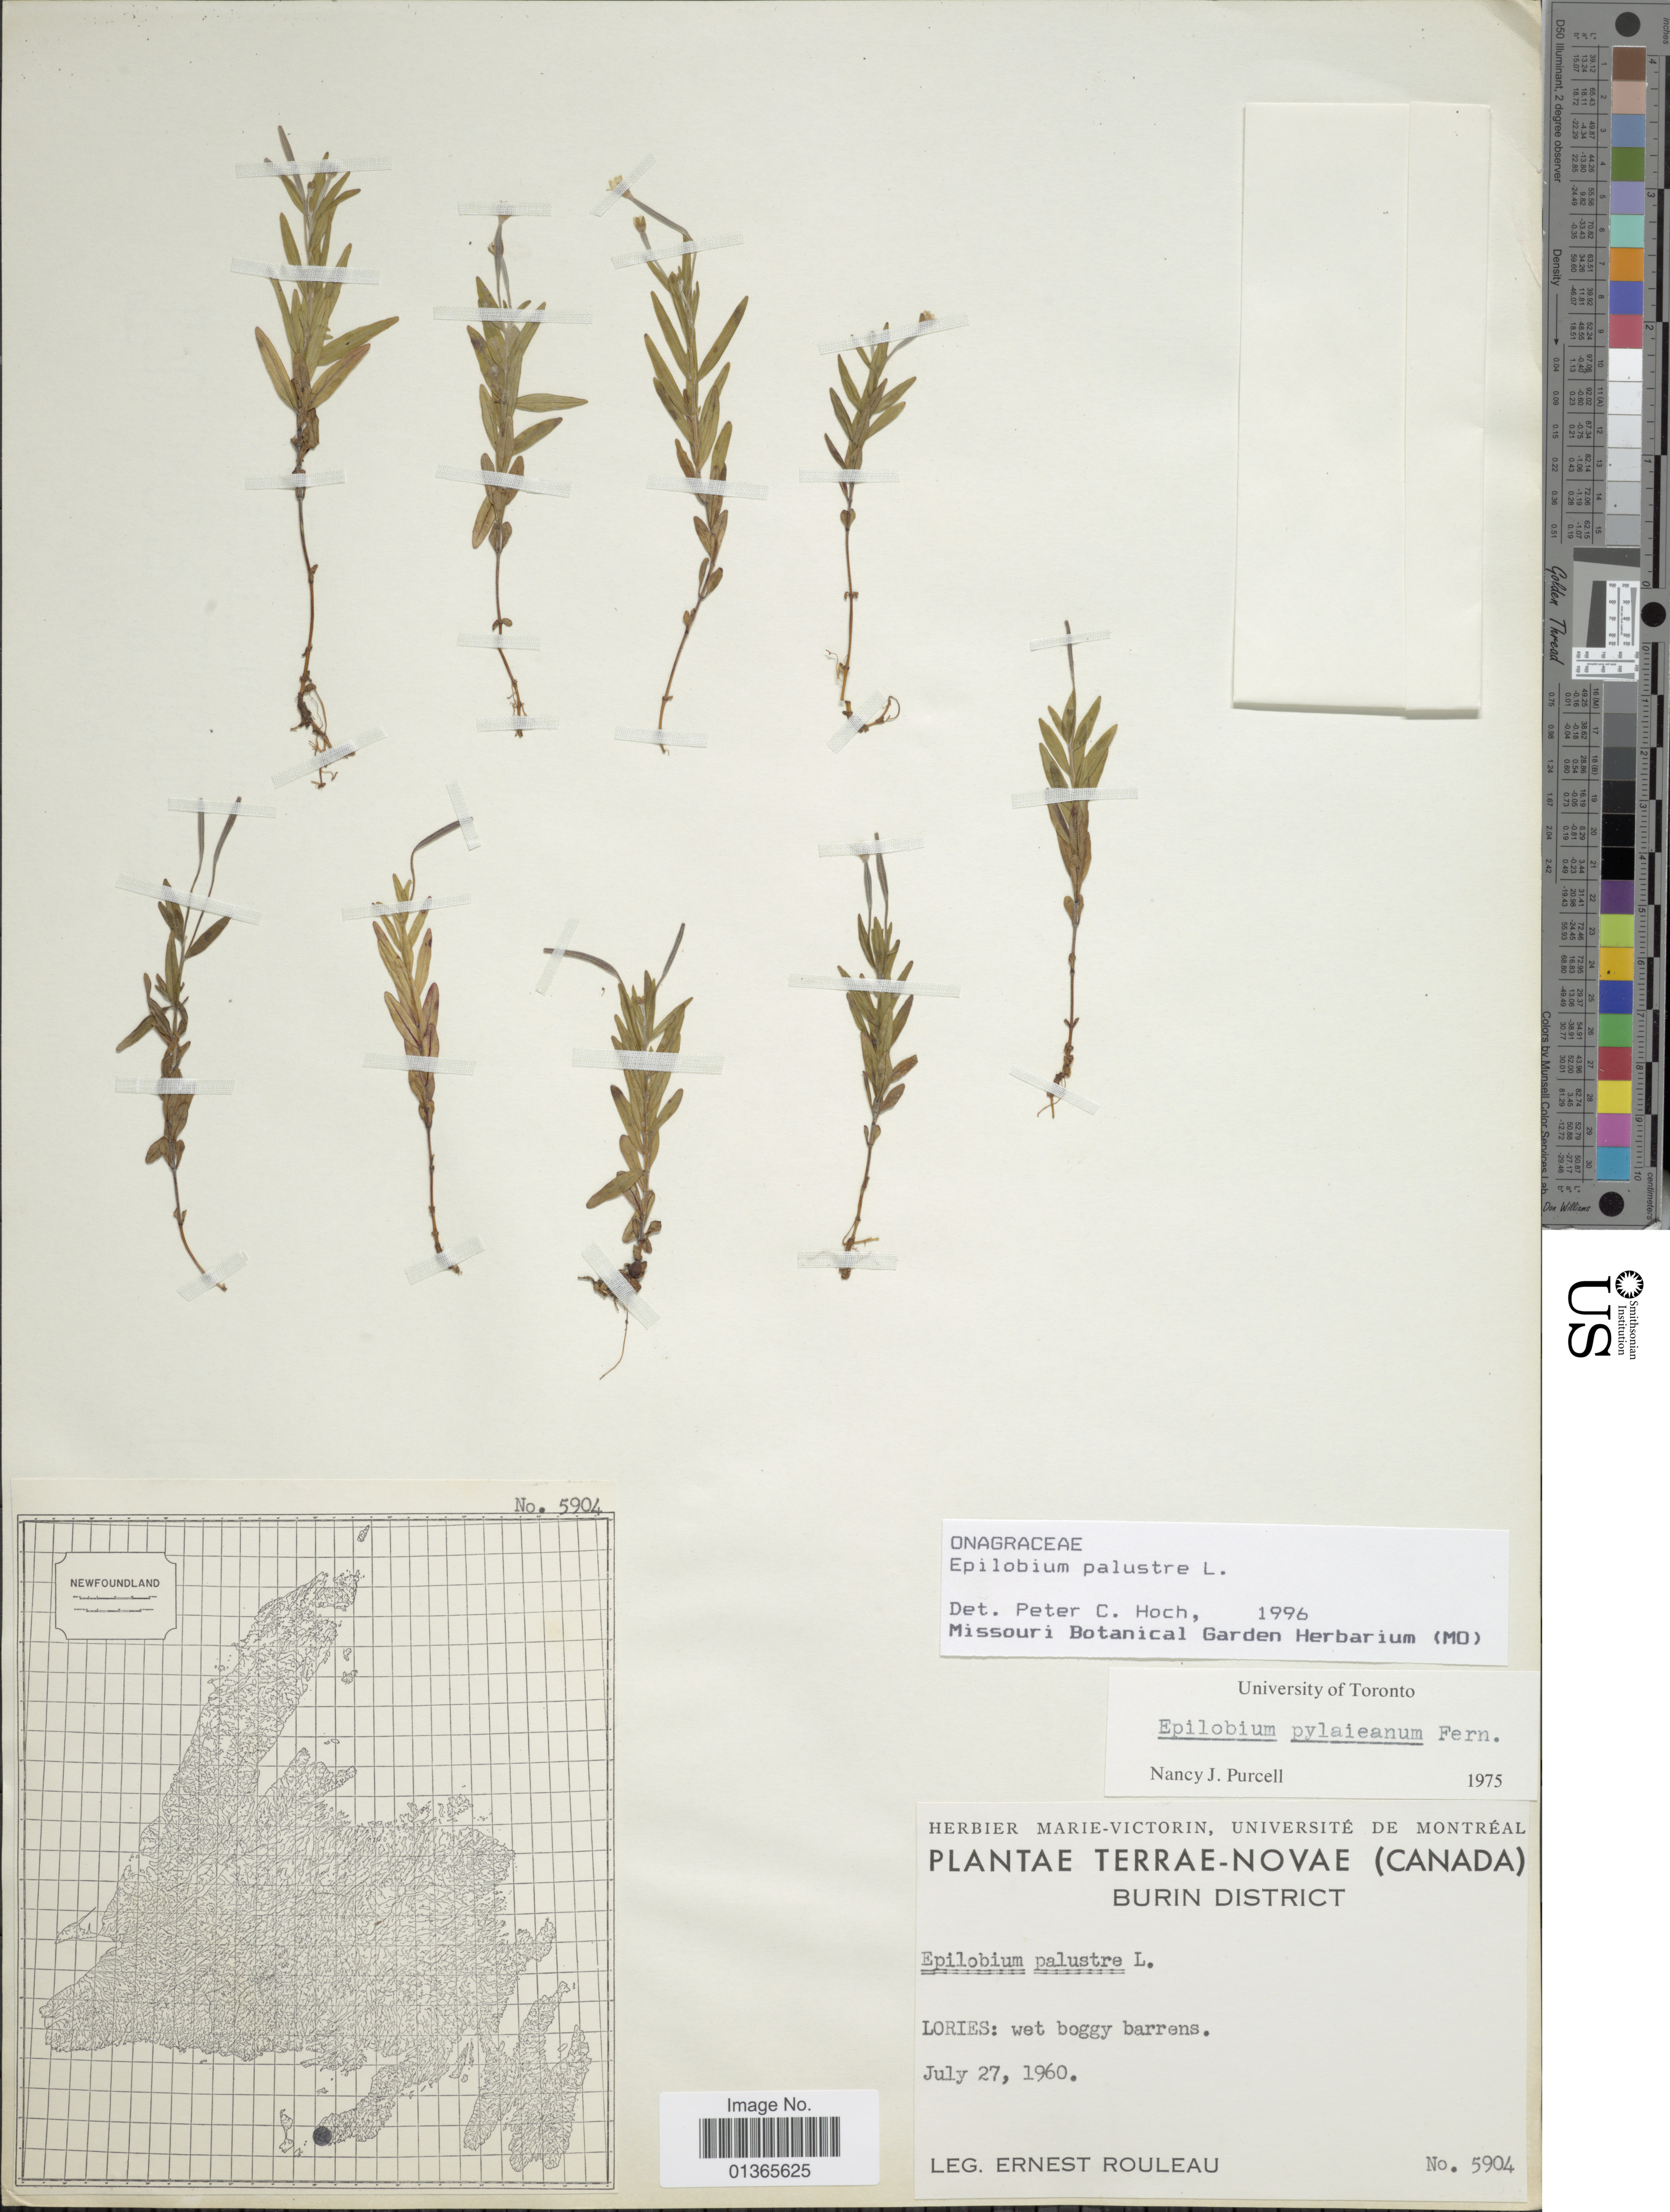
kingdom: Plantae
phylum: Tracheophyta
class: Magnoliopsida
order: Myrtales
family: Onagraceae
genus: Epilobium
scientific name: Epilobium palustre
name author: L.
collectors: J. Rouleau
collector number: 5904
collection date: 1960-07-27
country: Canada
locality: Terrae-Novae. Burin District. Lories: wet boggy barrens.